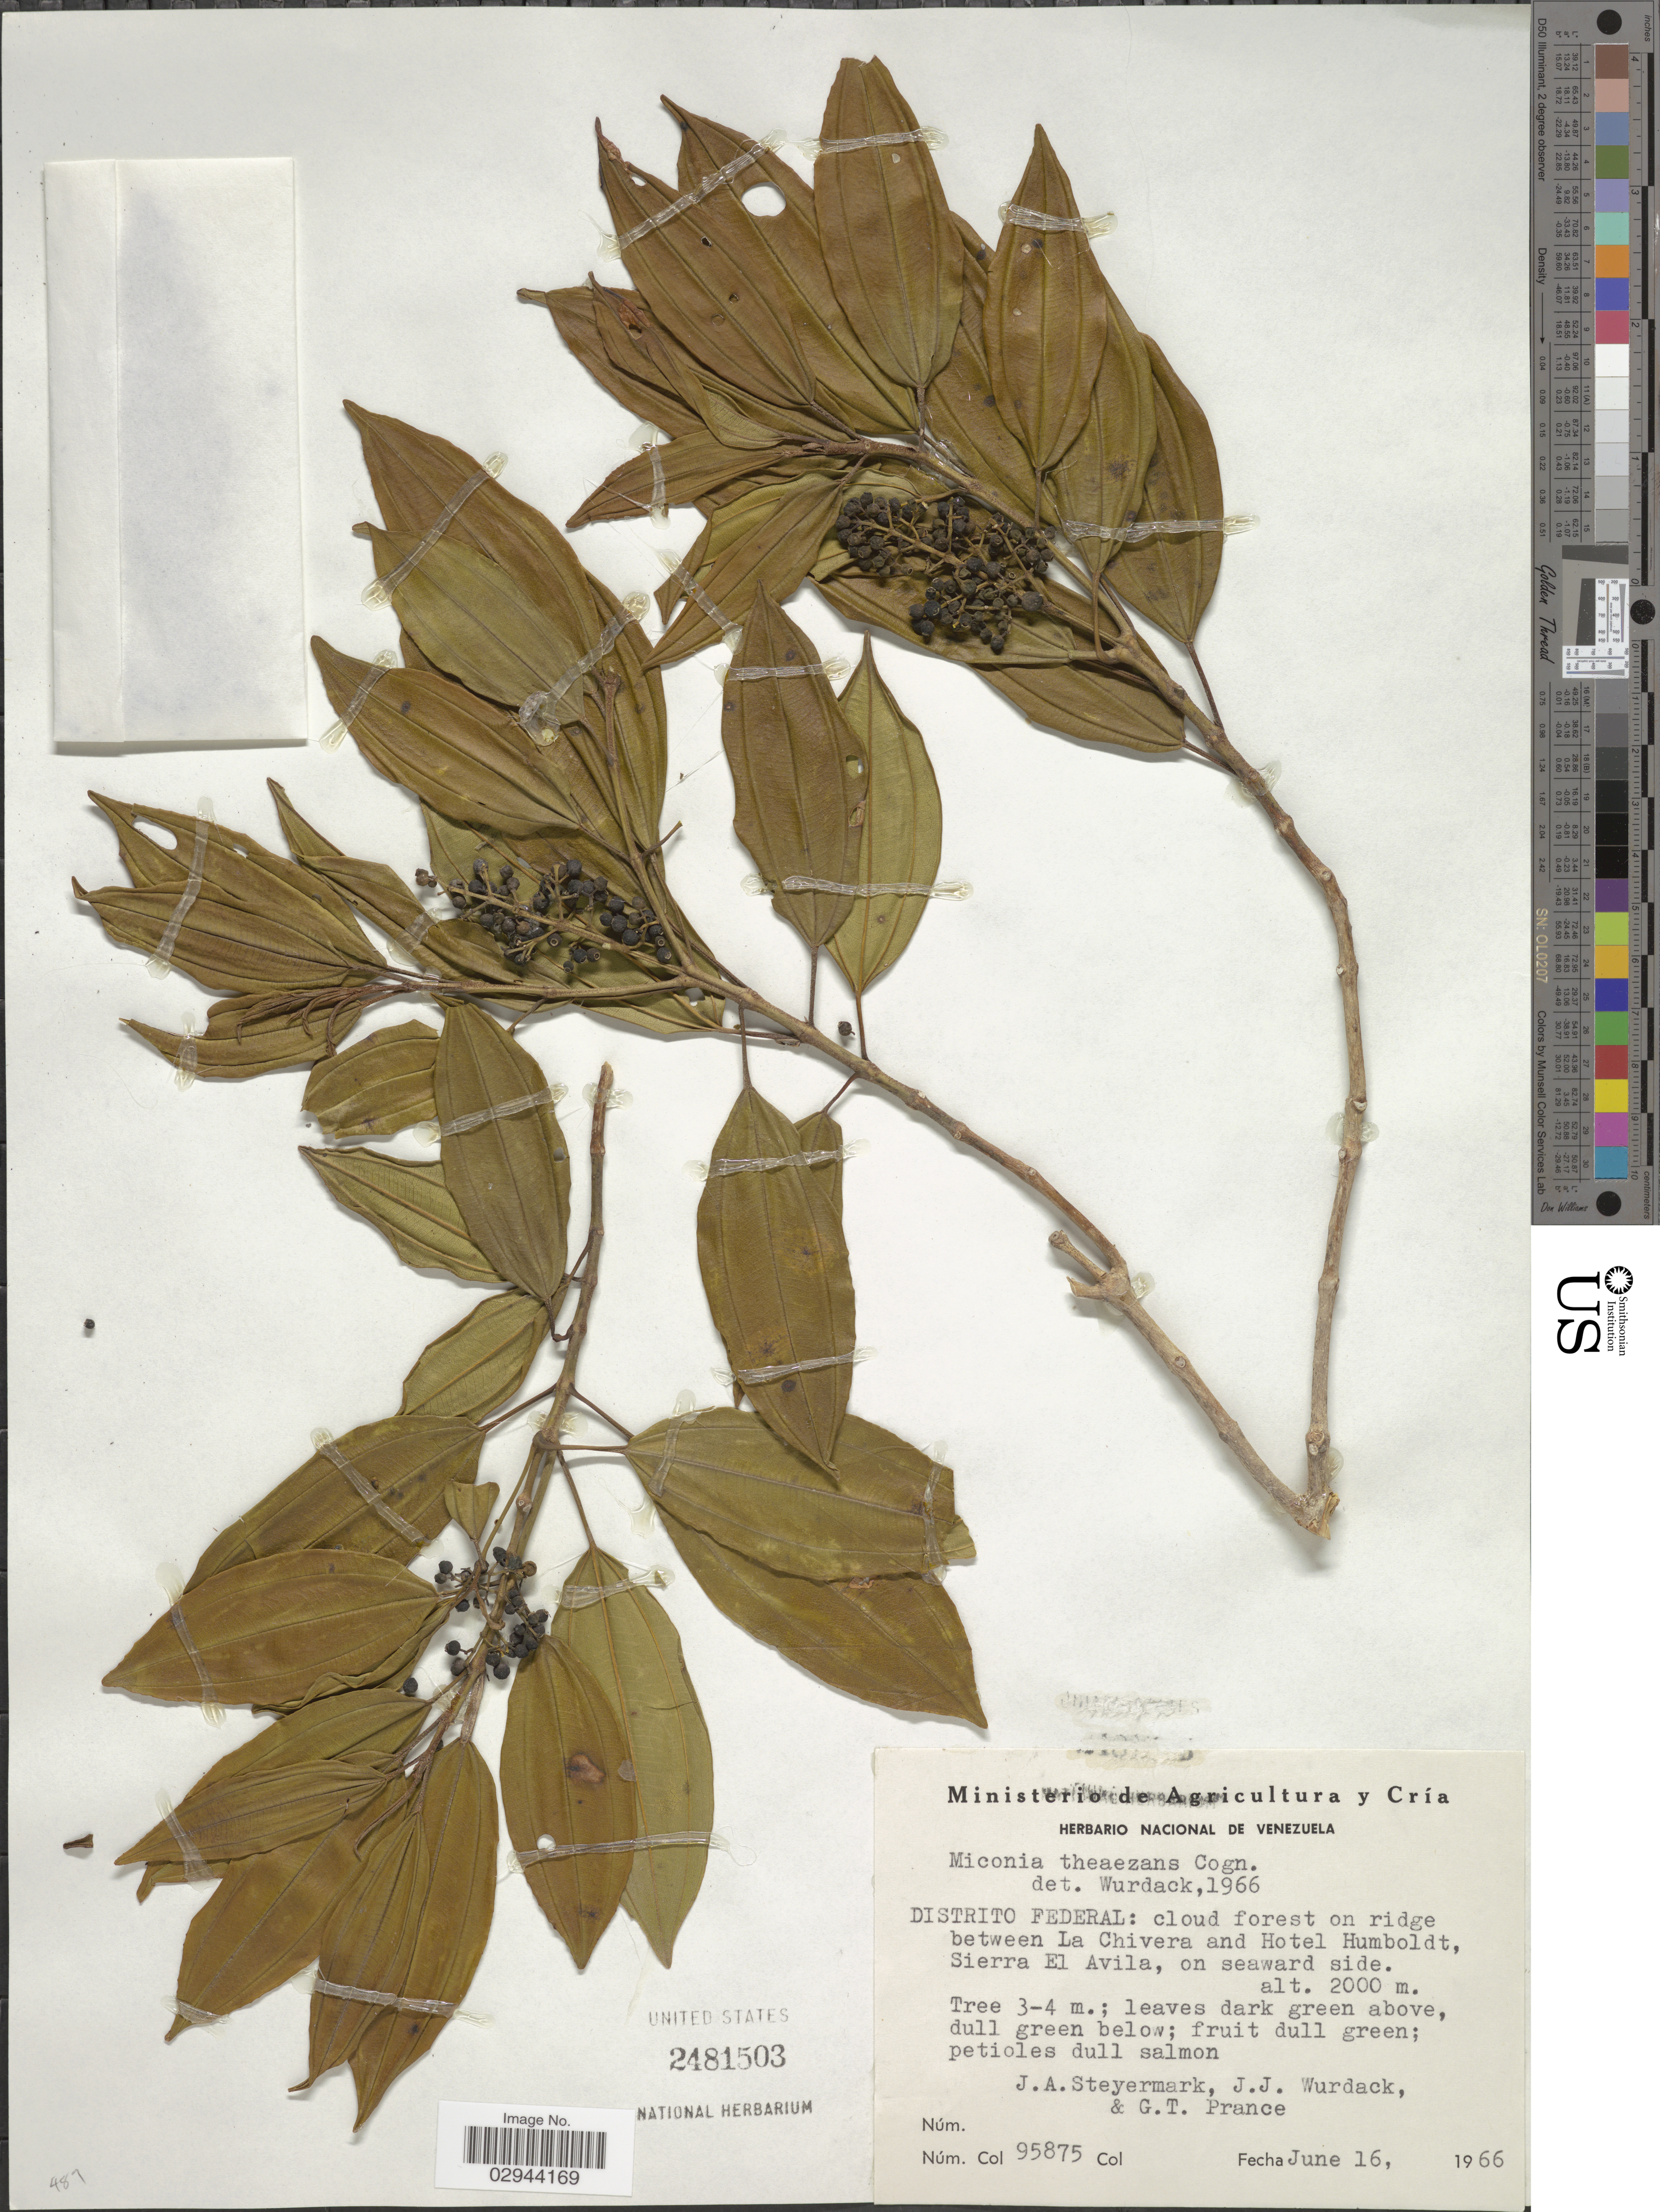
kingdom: Plantae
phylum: Tracheophyta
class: Magnoliopsida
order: Myrtales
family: Melastomataceae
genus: Miconia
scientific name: Miconia theizans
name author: (Bonpl.) Cogn.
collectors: J. Steyermark, J. J. Wurdack & G. T. Prance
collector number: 95875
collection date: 1966-06-16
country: Venezuela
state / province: Miranda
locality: Distrito Federal, cloud forest on ridge between La Chivera and Hotel Humboldt, Sierra El Avila, on seaward side.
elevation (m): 2000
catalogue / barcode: US 2481503